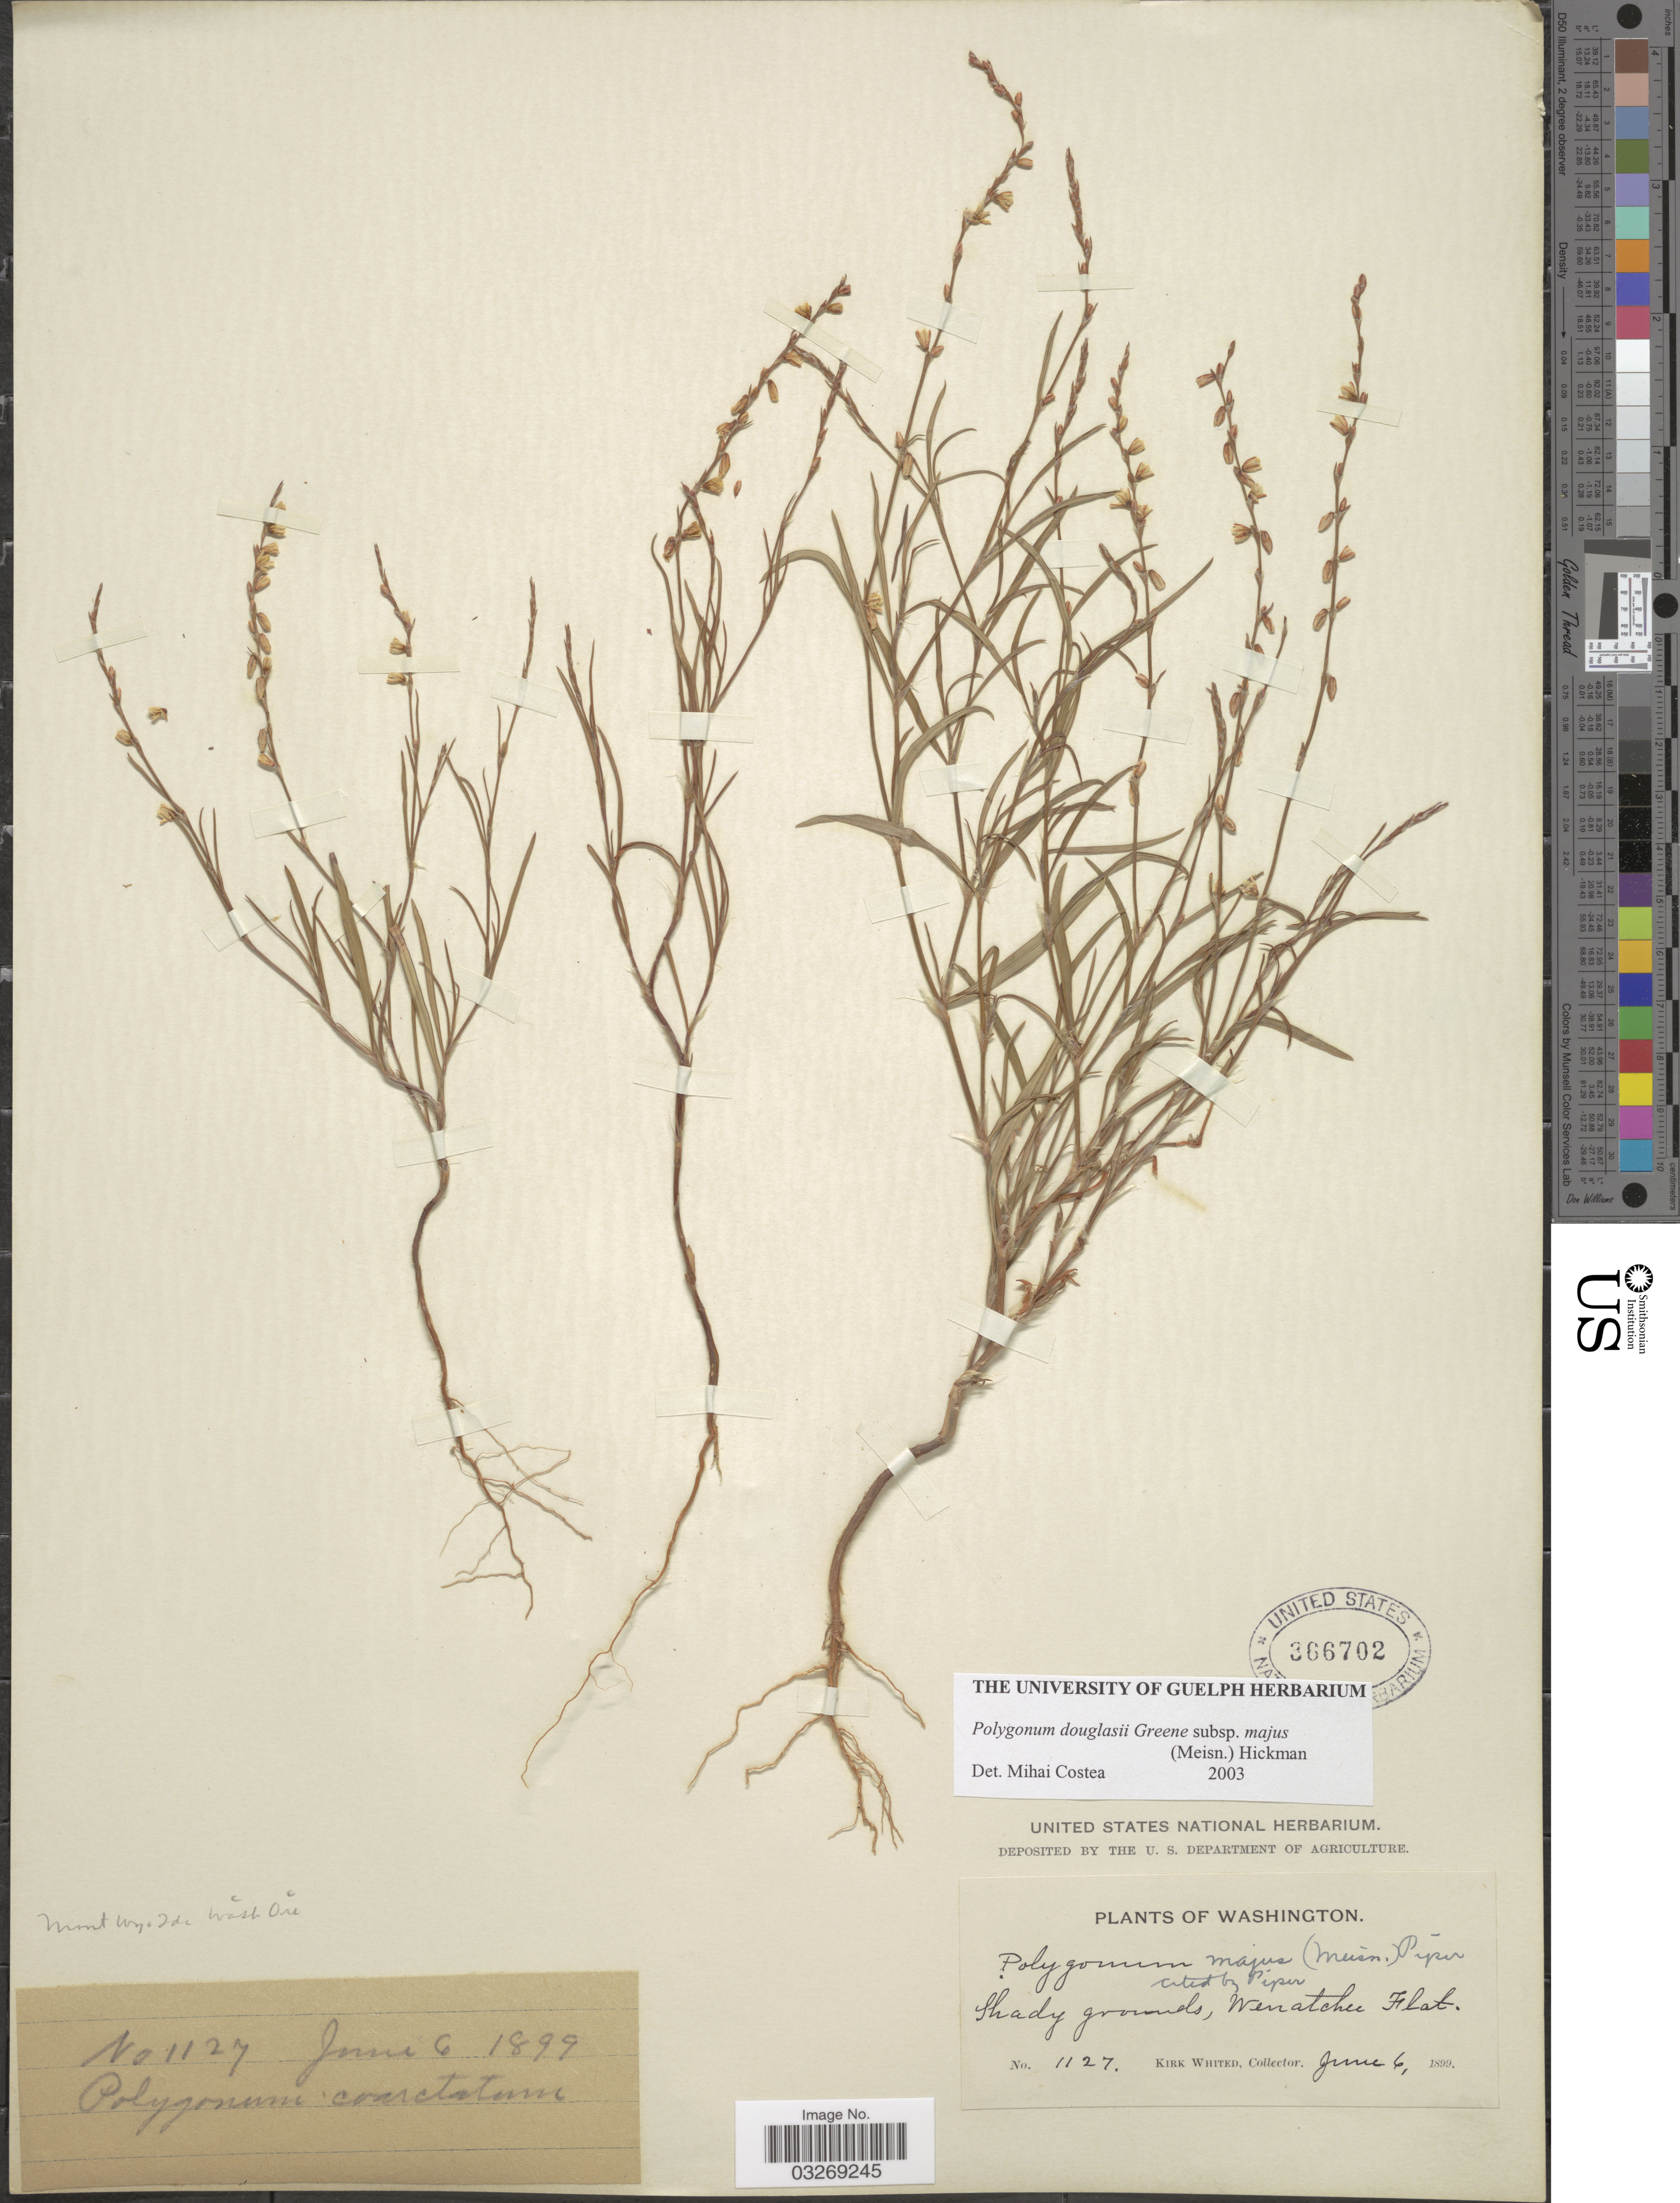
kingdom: Plantae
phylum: Tracheophyta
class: Magnoliopsida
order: Caryophyllales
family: Polygonaceae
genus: Polygonum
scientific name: Polygonum douglasii subsp. majus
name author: (Meisn.) Hickman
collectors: K. Whited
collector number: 1127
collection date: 1899-06-06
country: United States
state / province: Washington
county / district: Chelan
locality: Wenatchee.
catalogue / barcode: US 366702